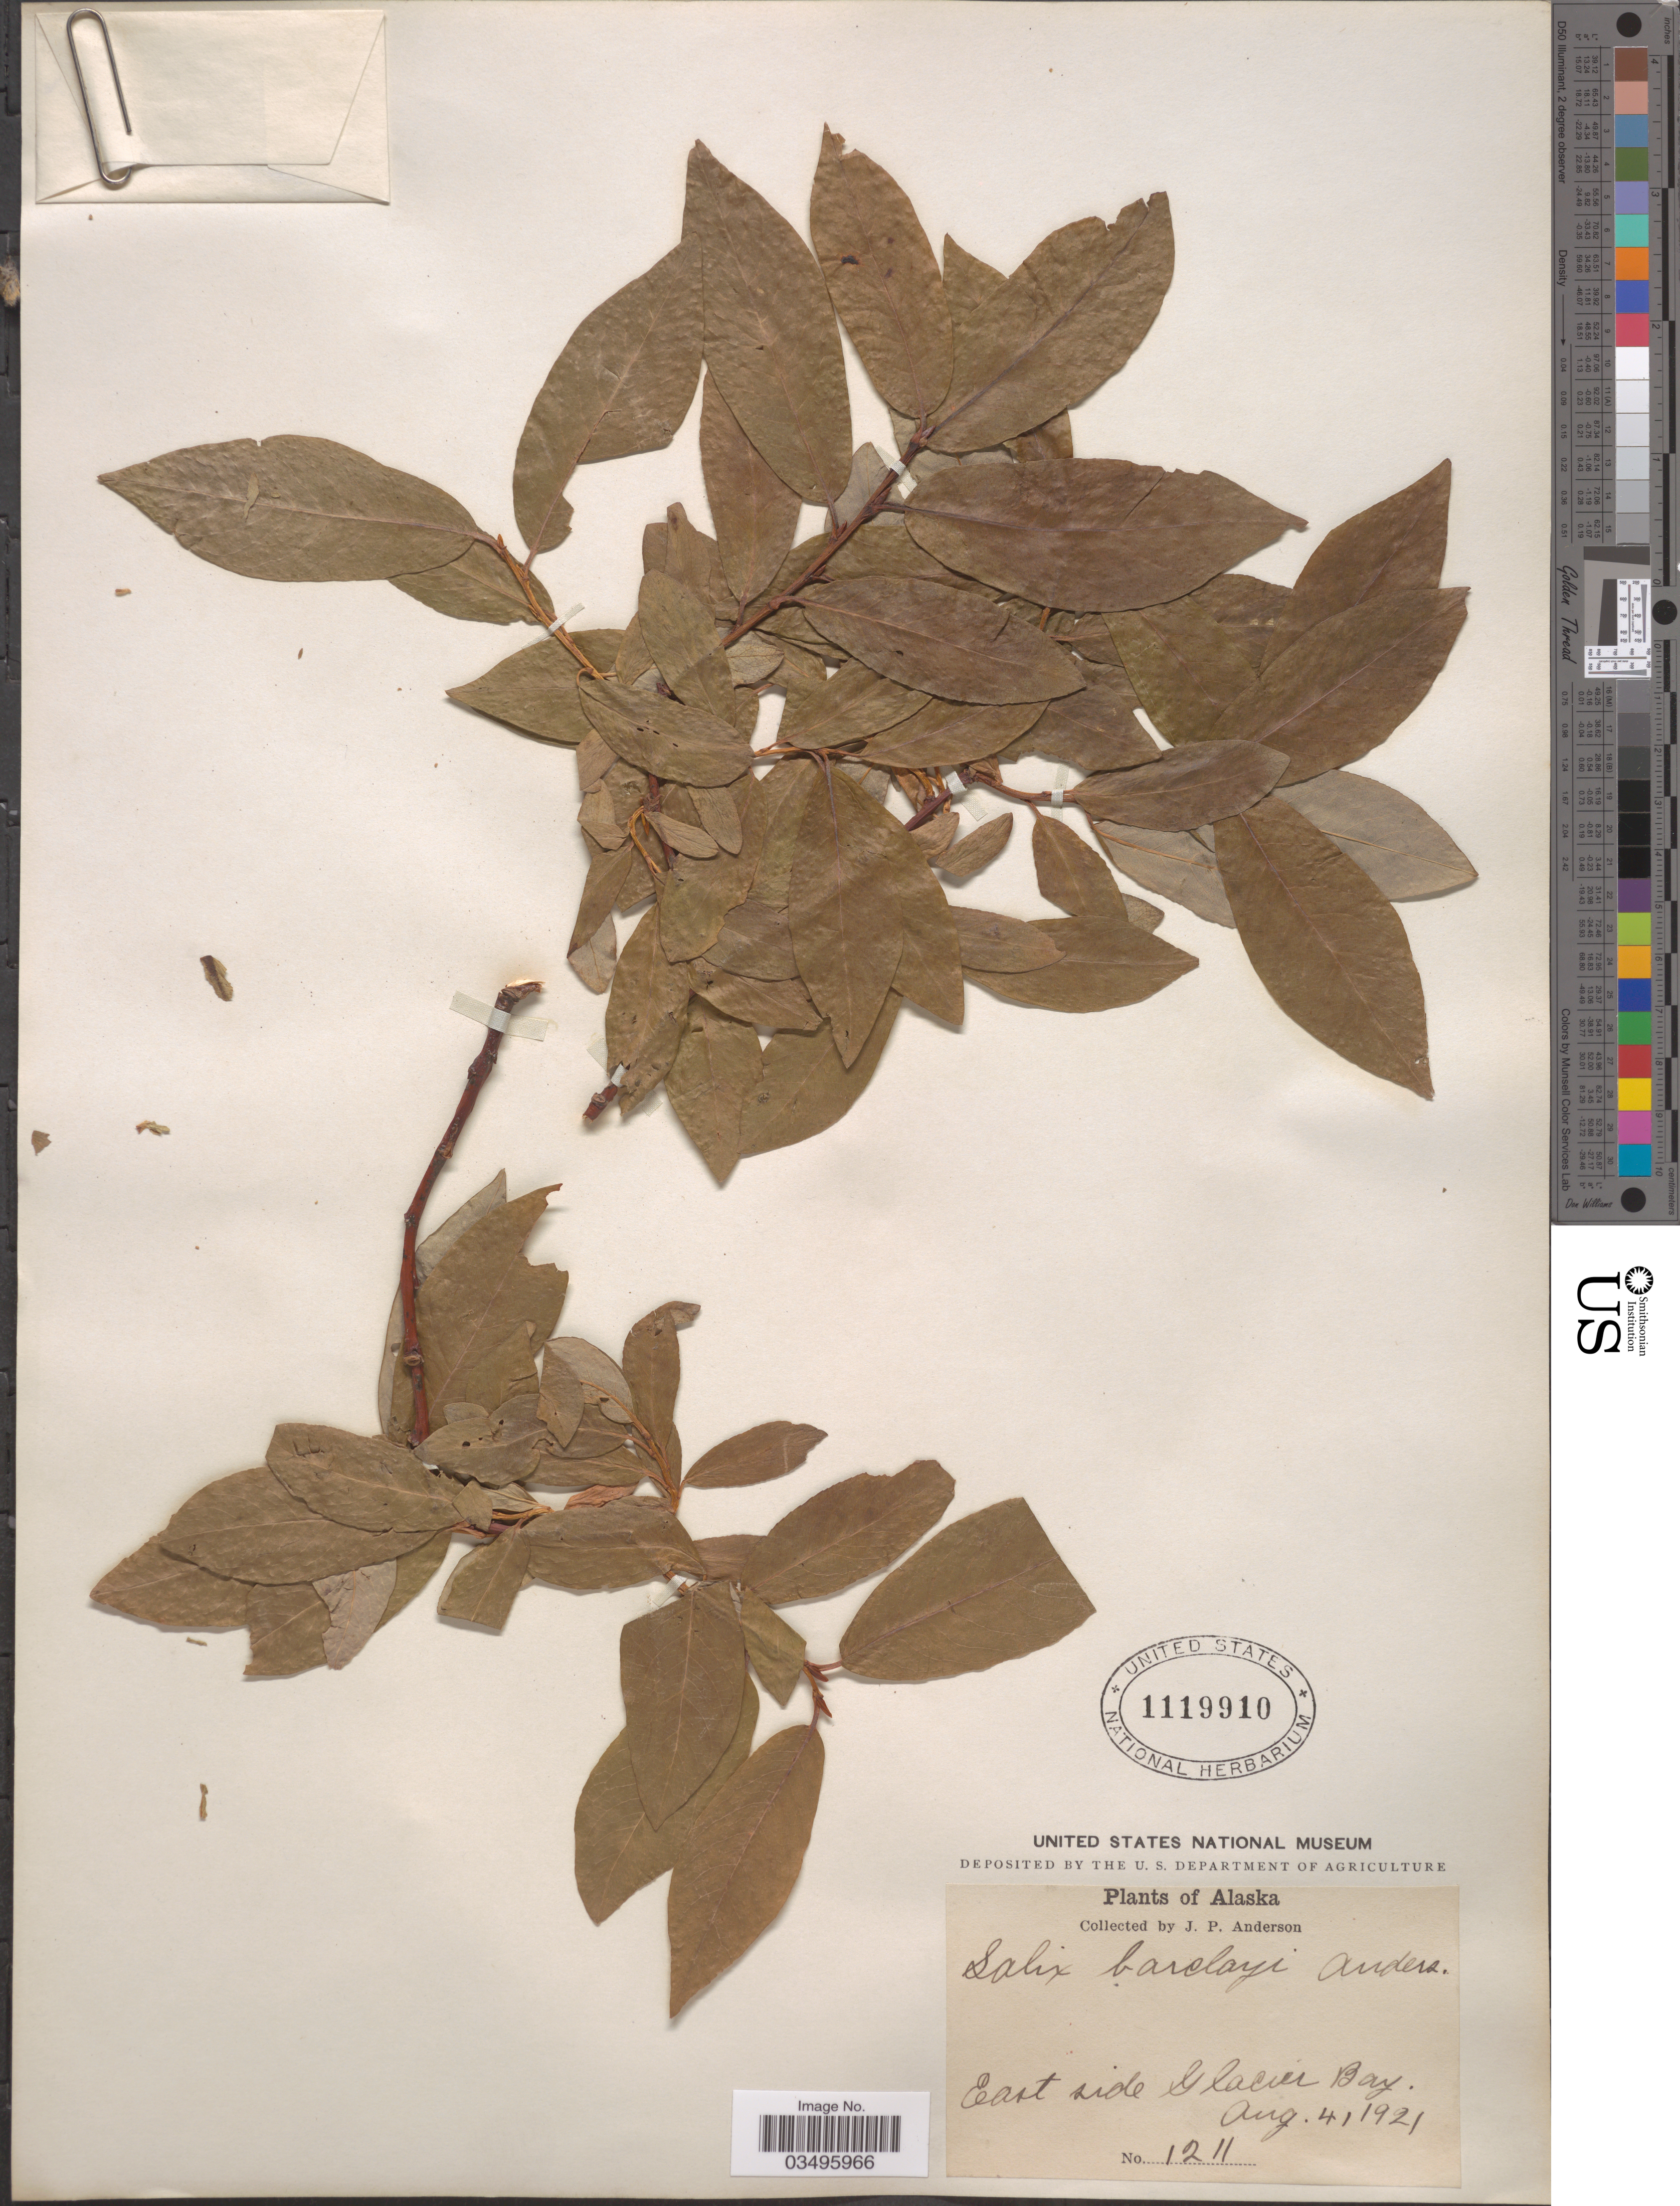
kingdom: Plantae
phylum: Tracheophyta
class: Magnoliopsida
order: Malpighiales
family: Salicaceae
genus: Salix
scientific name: Salix barclayi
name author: Andersson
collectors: J. P. Anderson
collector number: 1211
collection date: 1921-08-04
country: United States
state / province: Alaska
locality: East side Glacier Bay.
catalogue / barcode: US 1119910